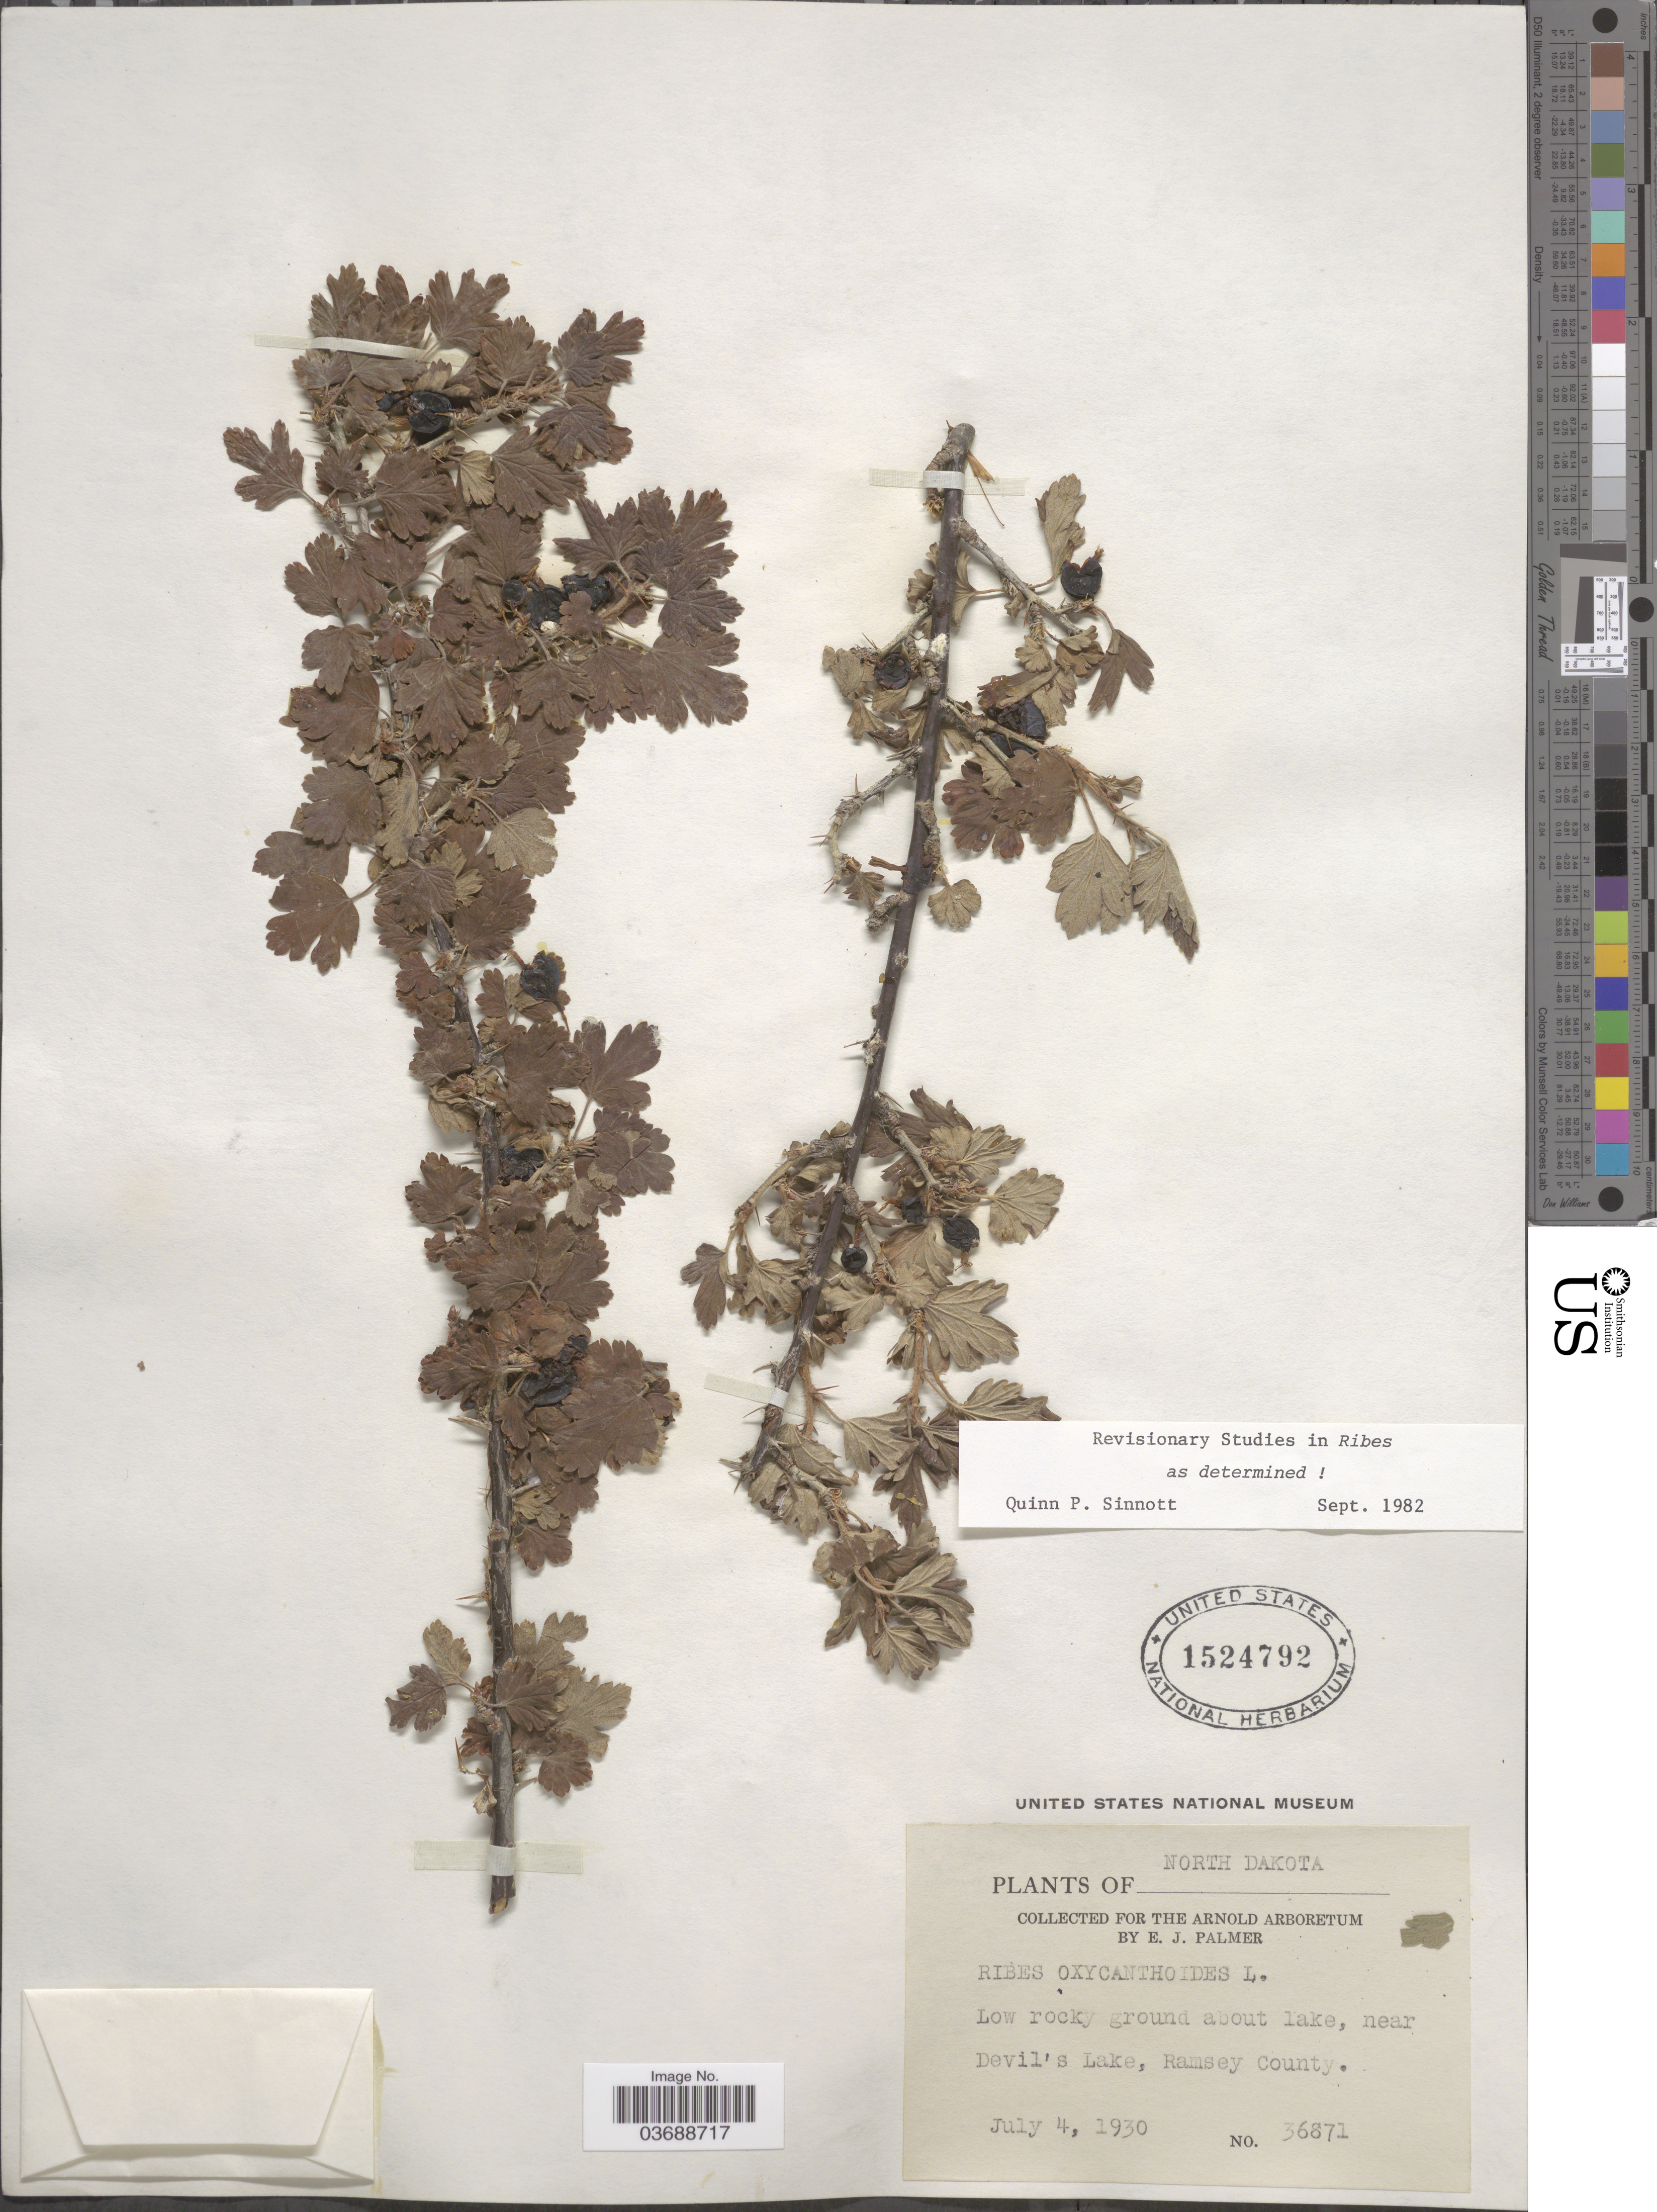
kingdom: Plantae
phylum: Tracheophyta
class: Magnoliopsida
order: Saxifragales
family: Grossulariaceae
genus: Ribes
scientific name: Ribes oxyacanthoides subsp. oxyacanthoides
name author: L.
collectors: E. J. Palmer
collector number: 36871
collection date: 1930-07-04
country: United States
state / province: North Dakota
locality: Near Devil's Lake, Ramsey County.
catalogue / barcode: US 1524792